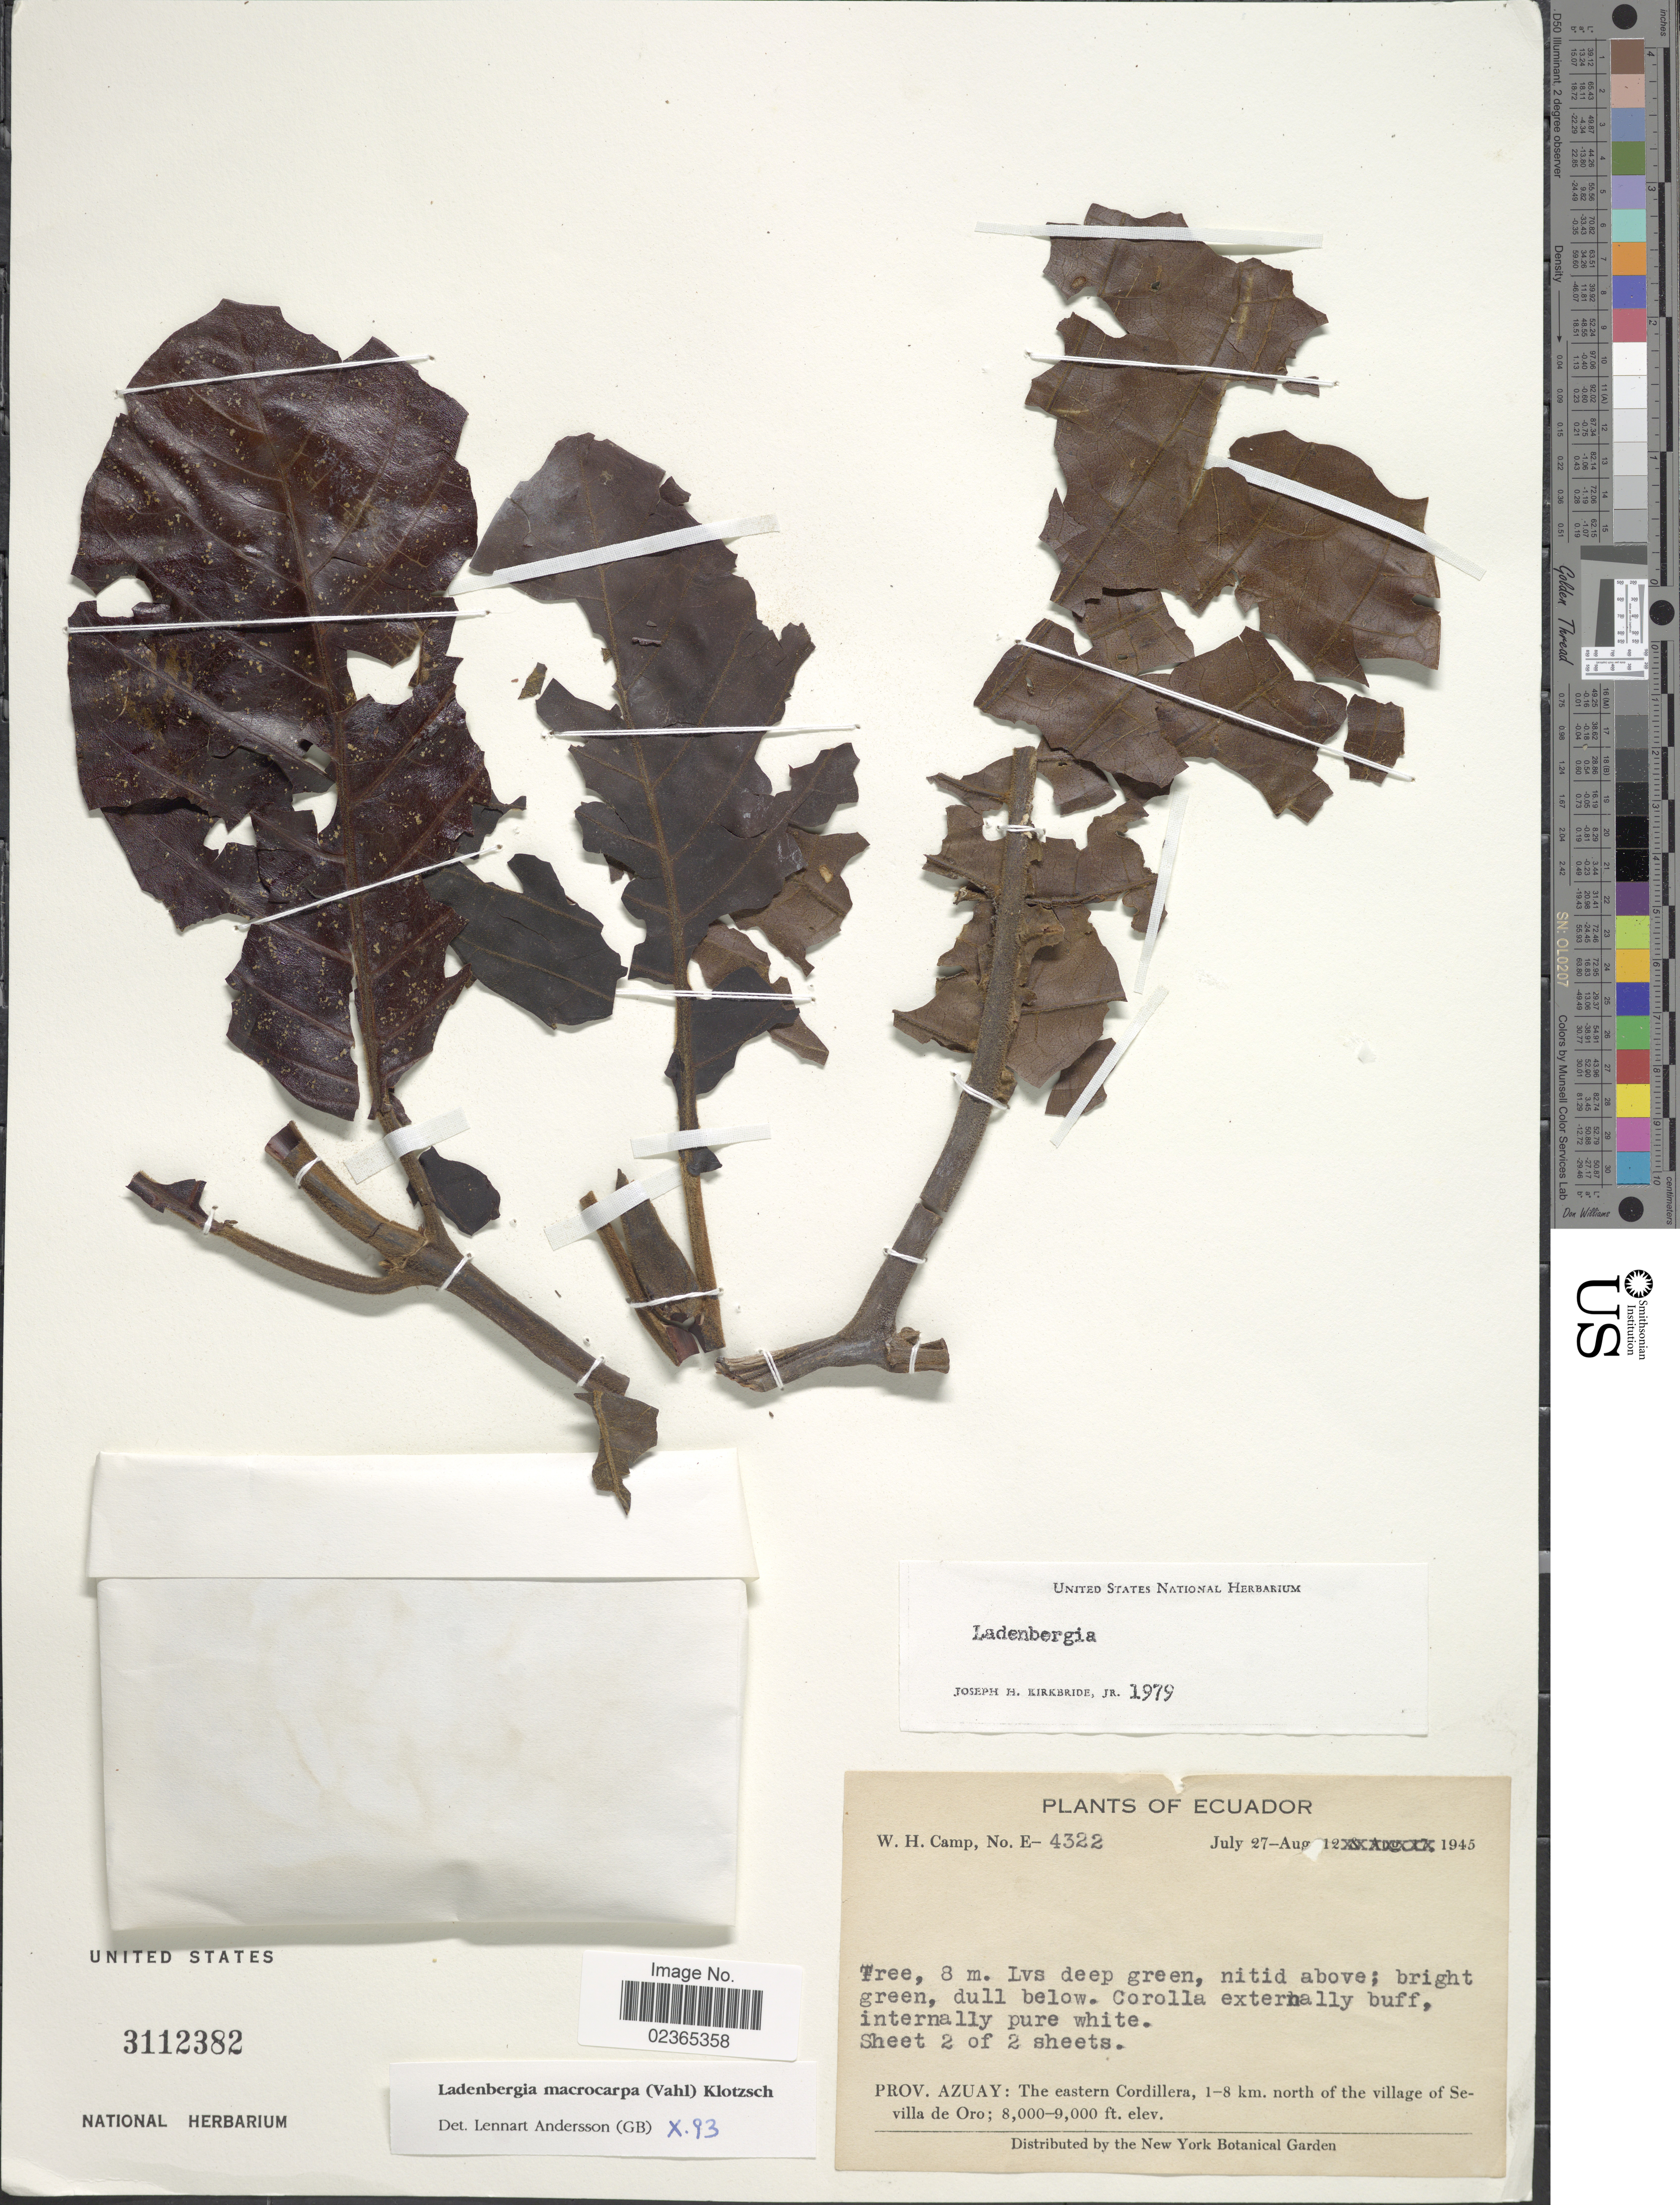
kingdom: Plantae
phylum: Tracheophyta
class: Magnoliopsida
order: Gentianales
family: Rubiaceae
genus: Ladenbergia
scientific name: Ladenbergia macrocarpa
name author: (Vahl) Klotzsch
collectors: W. H. Camp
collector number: E4322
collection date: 1945-07-27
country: Ecuador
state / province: Azuay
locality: The eastern Cordillera, 1-8 km. north of the village of Sevilla de Oro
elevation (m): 2438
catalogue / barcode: US 3112382